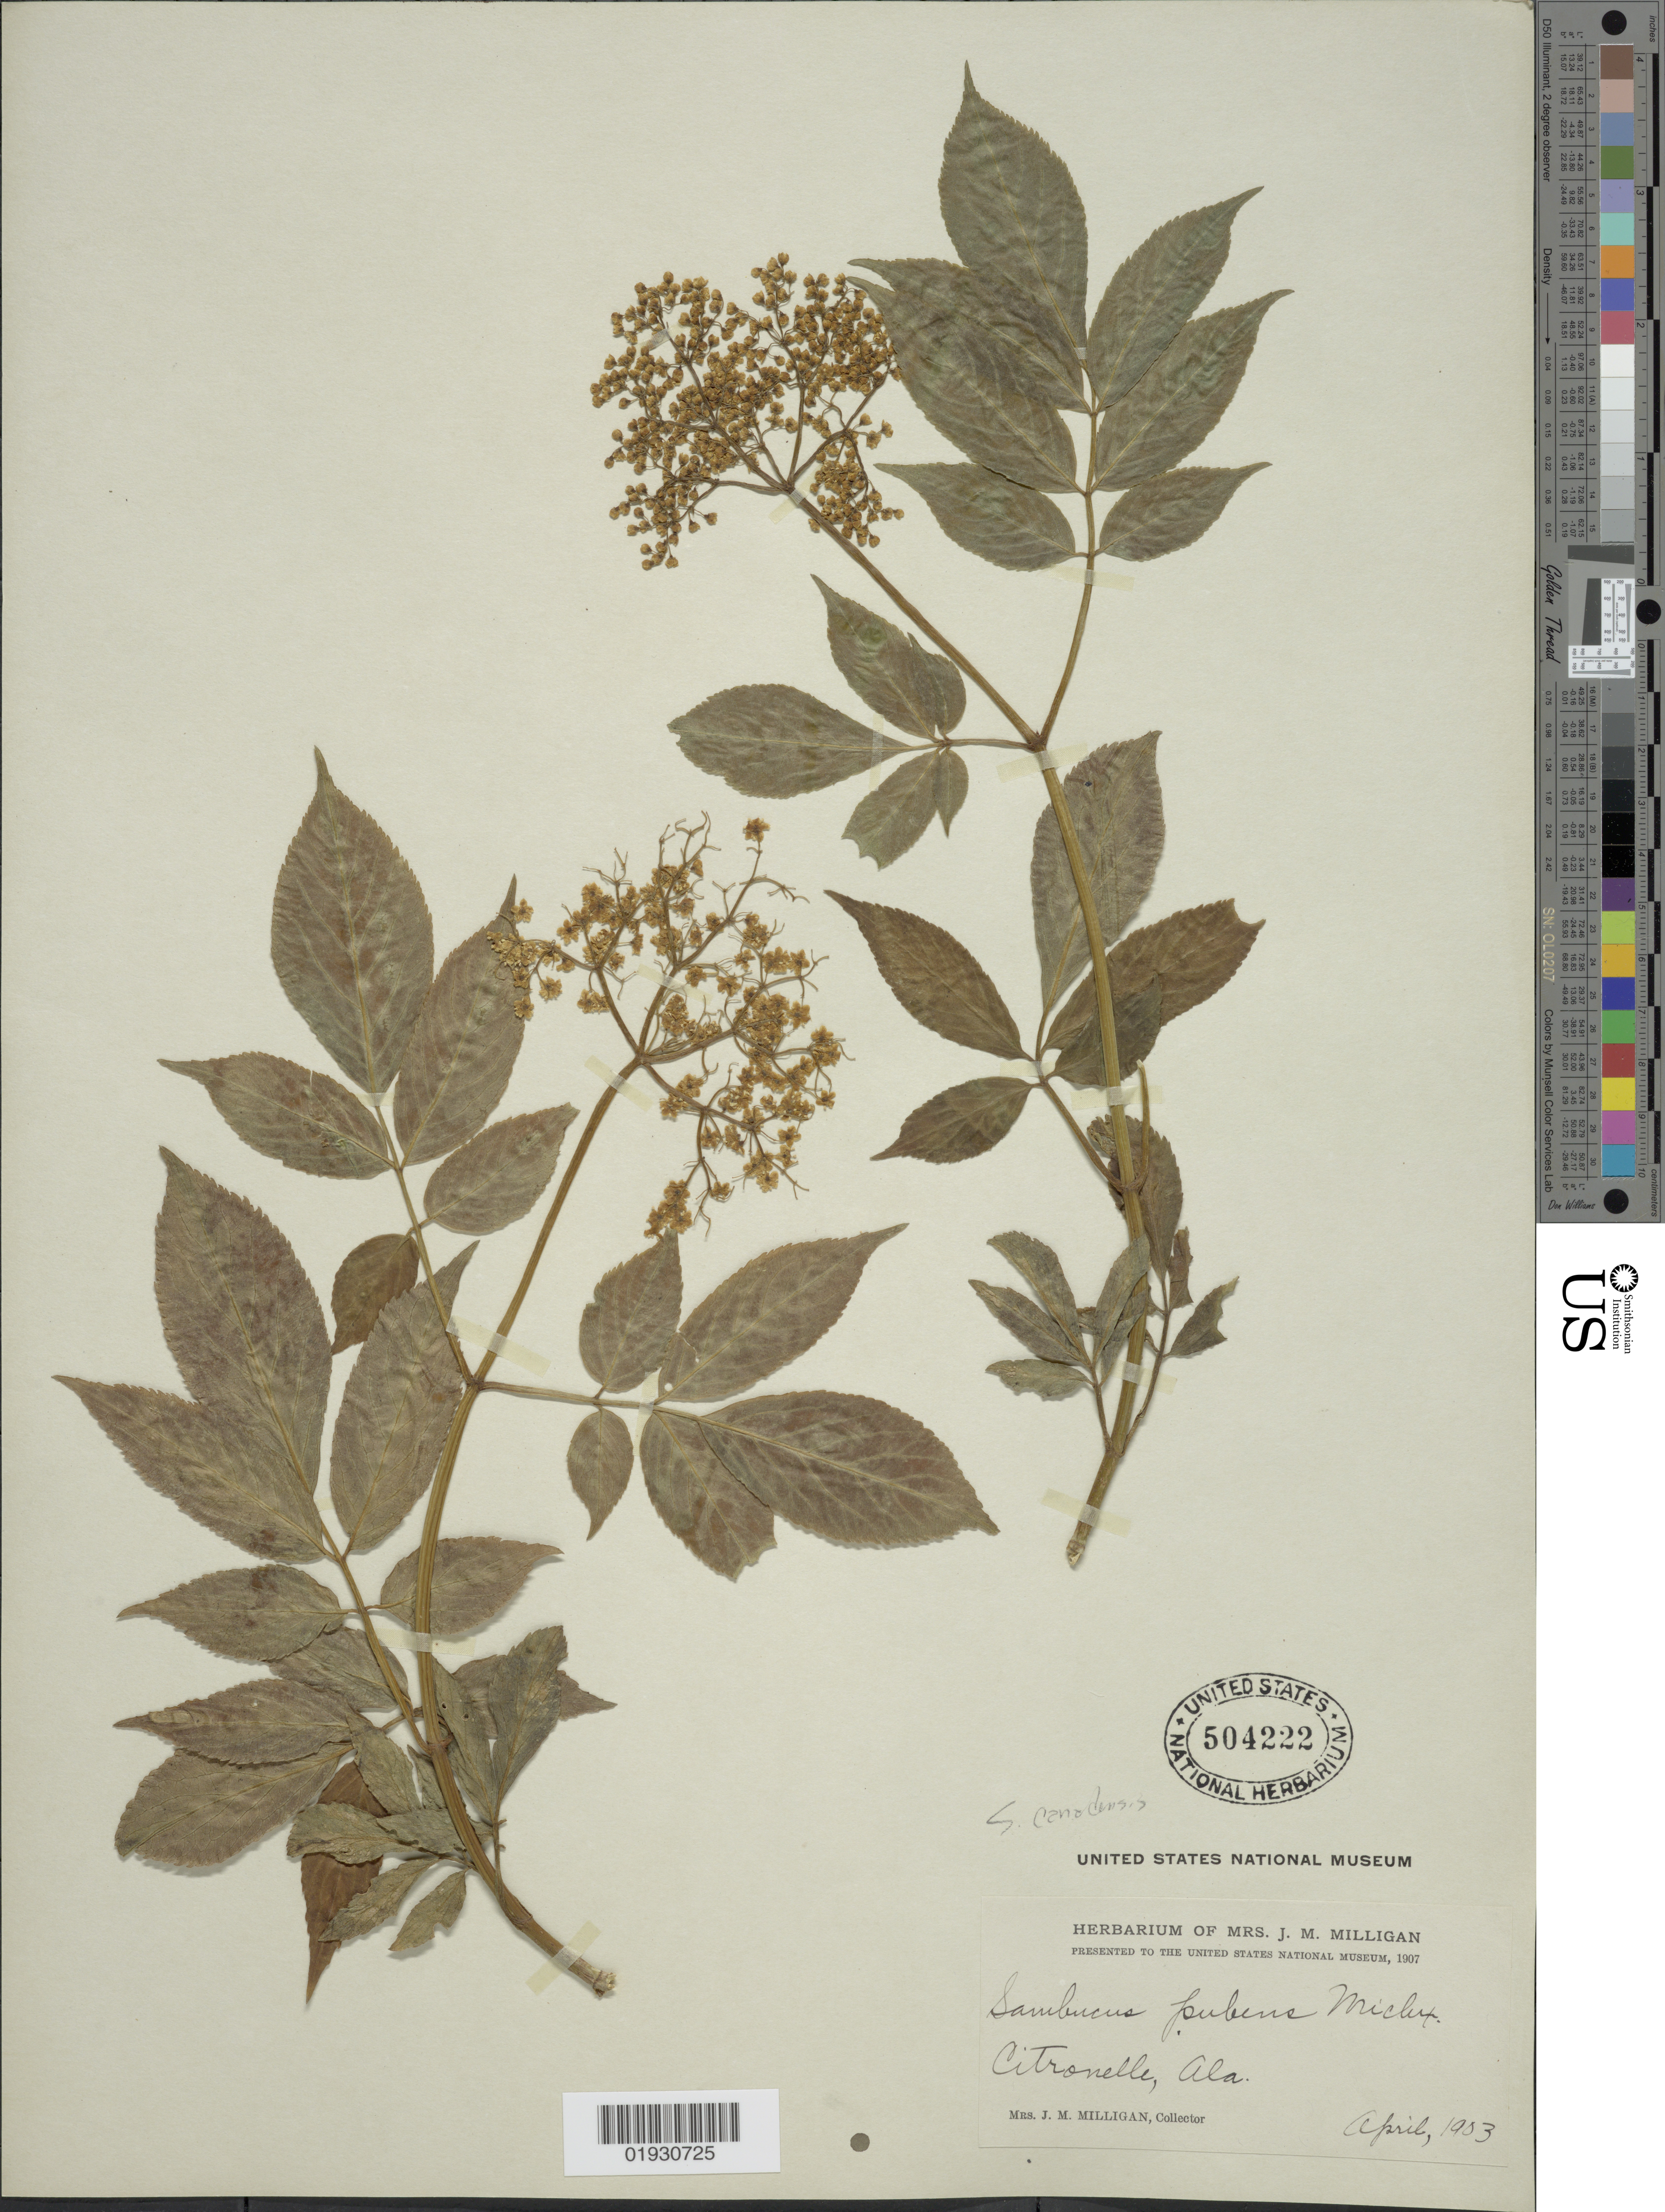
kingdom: Plantae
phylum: Tracheophyta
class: Magnoliopsida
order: Dipsacales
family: Viburnaceae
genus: Sambucus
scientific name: Sambucus canadensis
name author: L.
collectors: J. Milligan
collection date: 1903-04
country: United States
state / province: Alabama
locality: Citronelle.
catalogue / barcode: US 504222